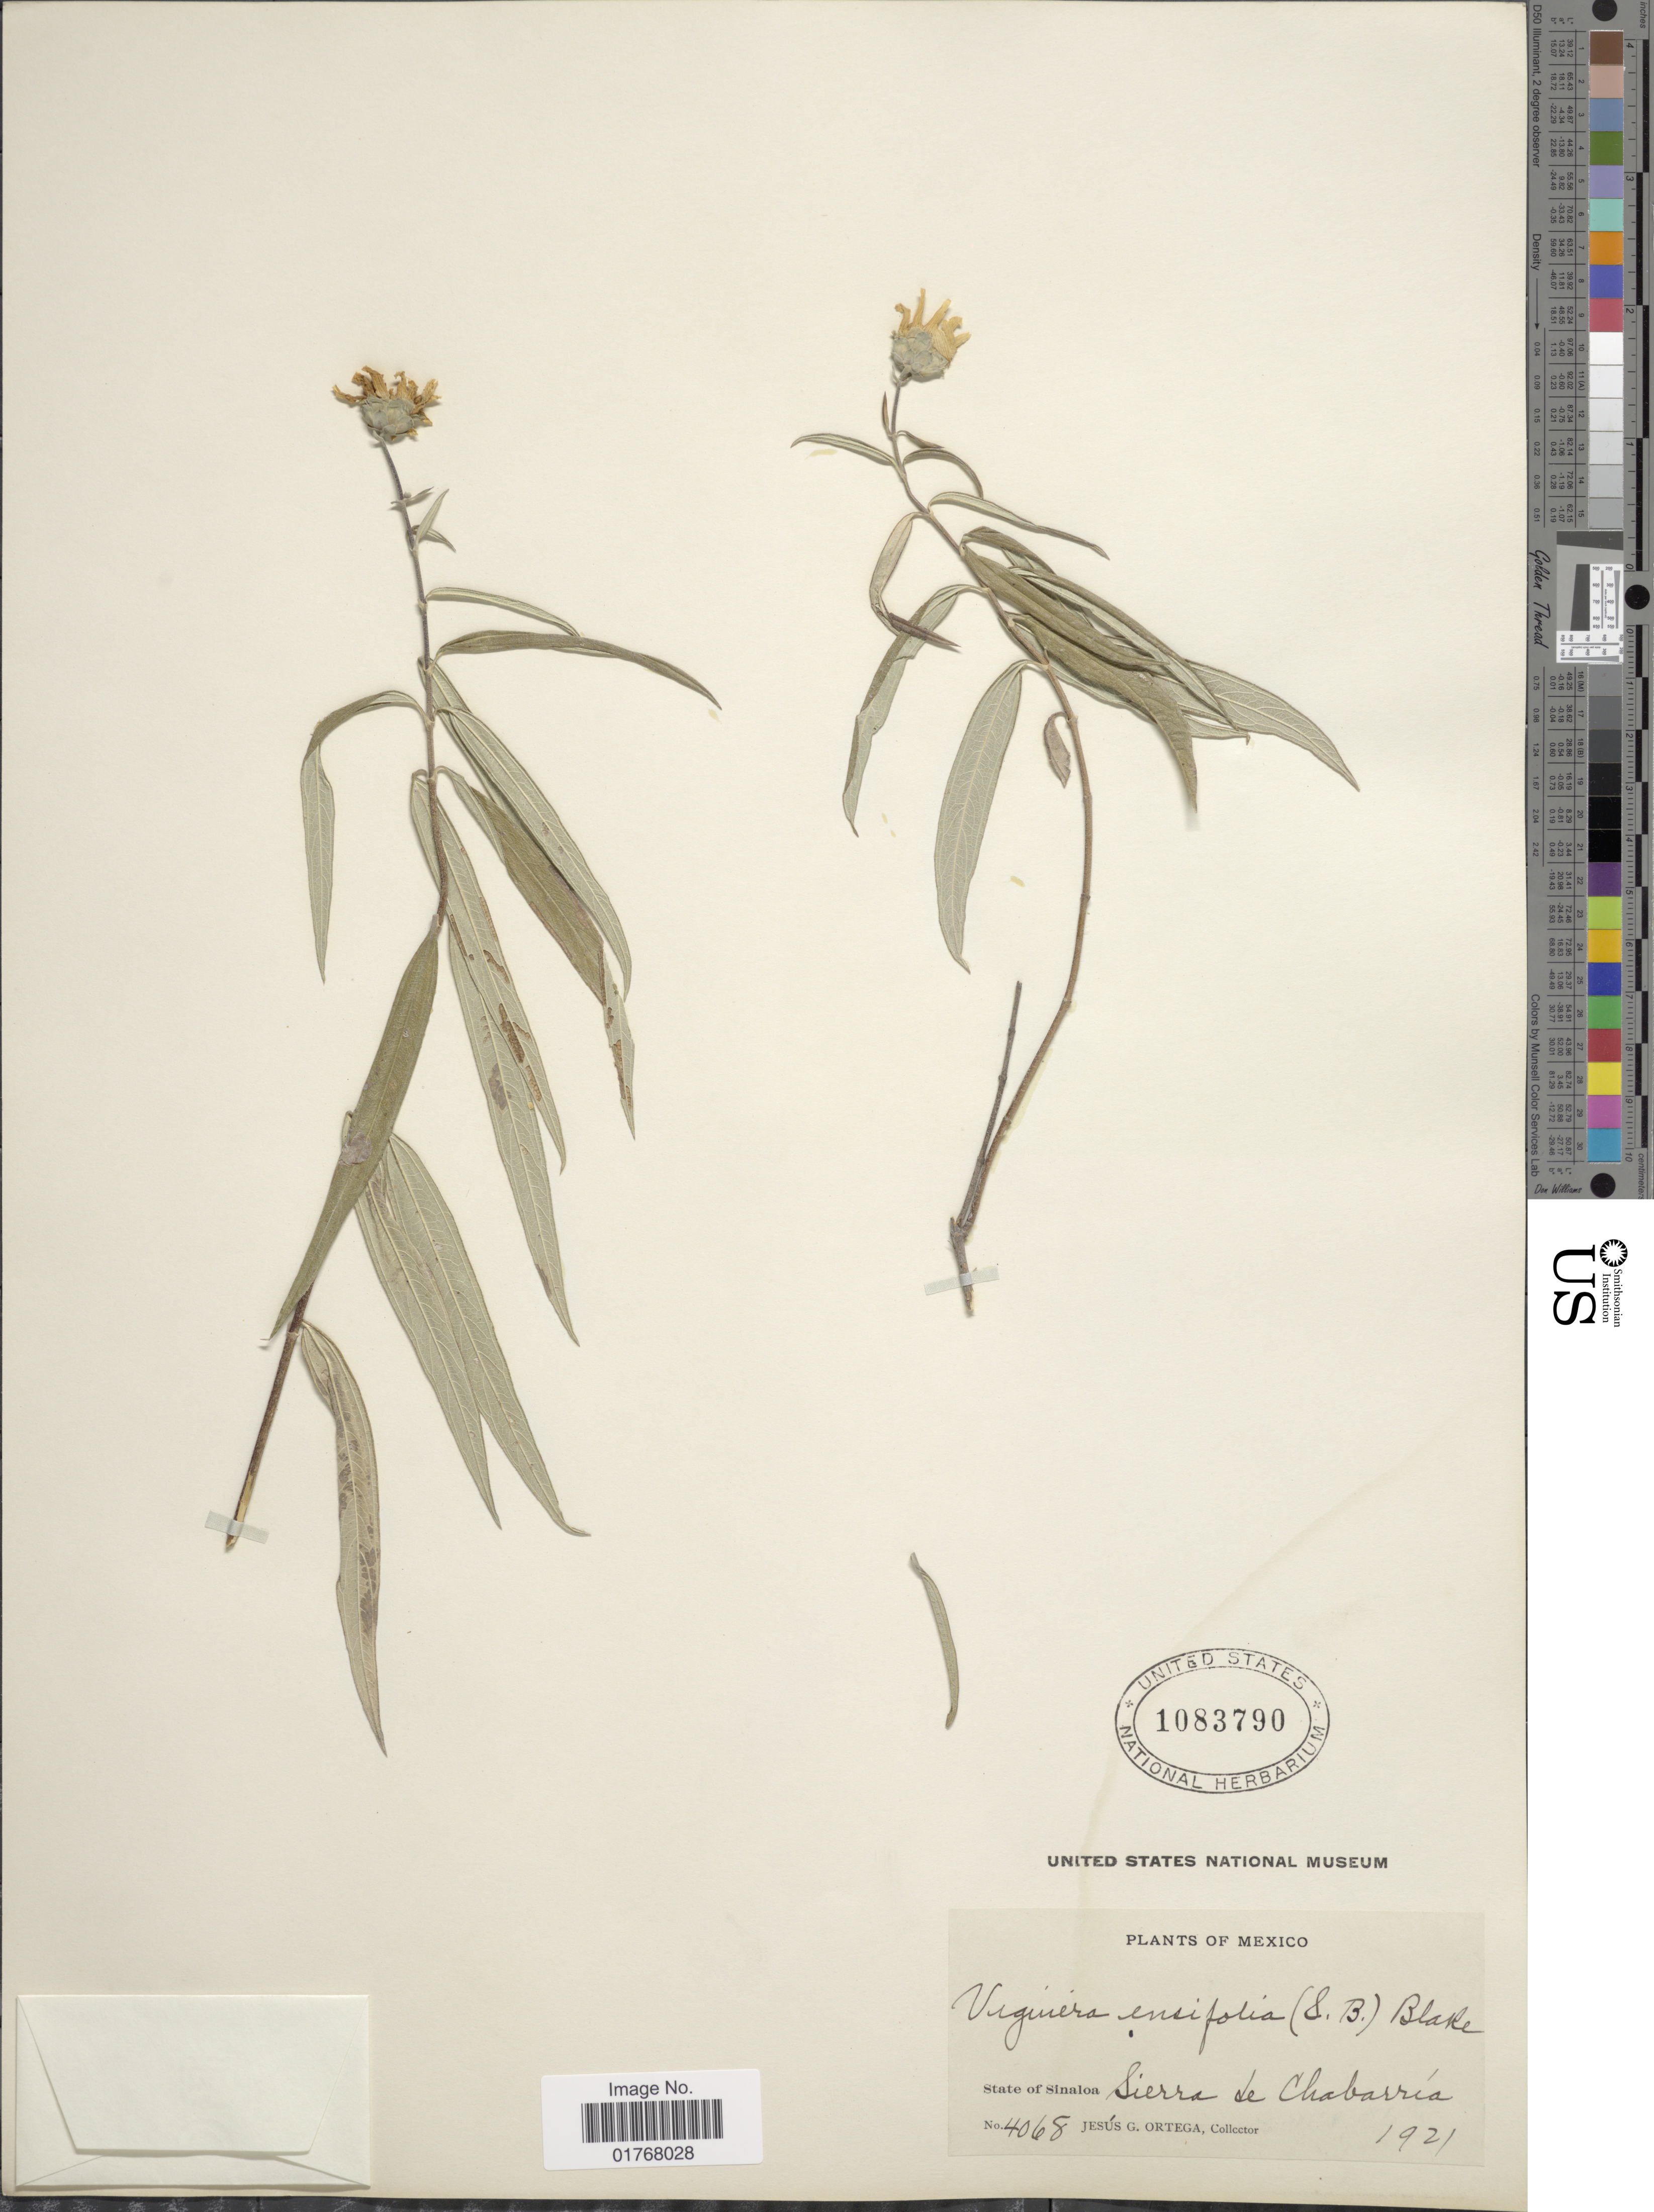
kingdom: Plantae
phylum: Tracheophyta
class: Magnoliopsida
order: Asterales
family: Asteraceae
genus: Viguiera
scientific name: Viguiera ensifolia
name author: (Madison) S.F. Blake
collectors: J. Ortega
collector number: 4068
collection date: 1921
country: Mexico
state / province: Sinaloa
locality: Sierra de Chabarria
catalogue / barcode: US 1083790